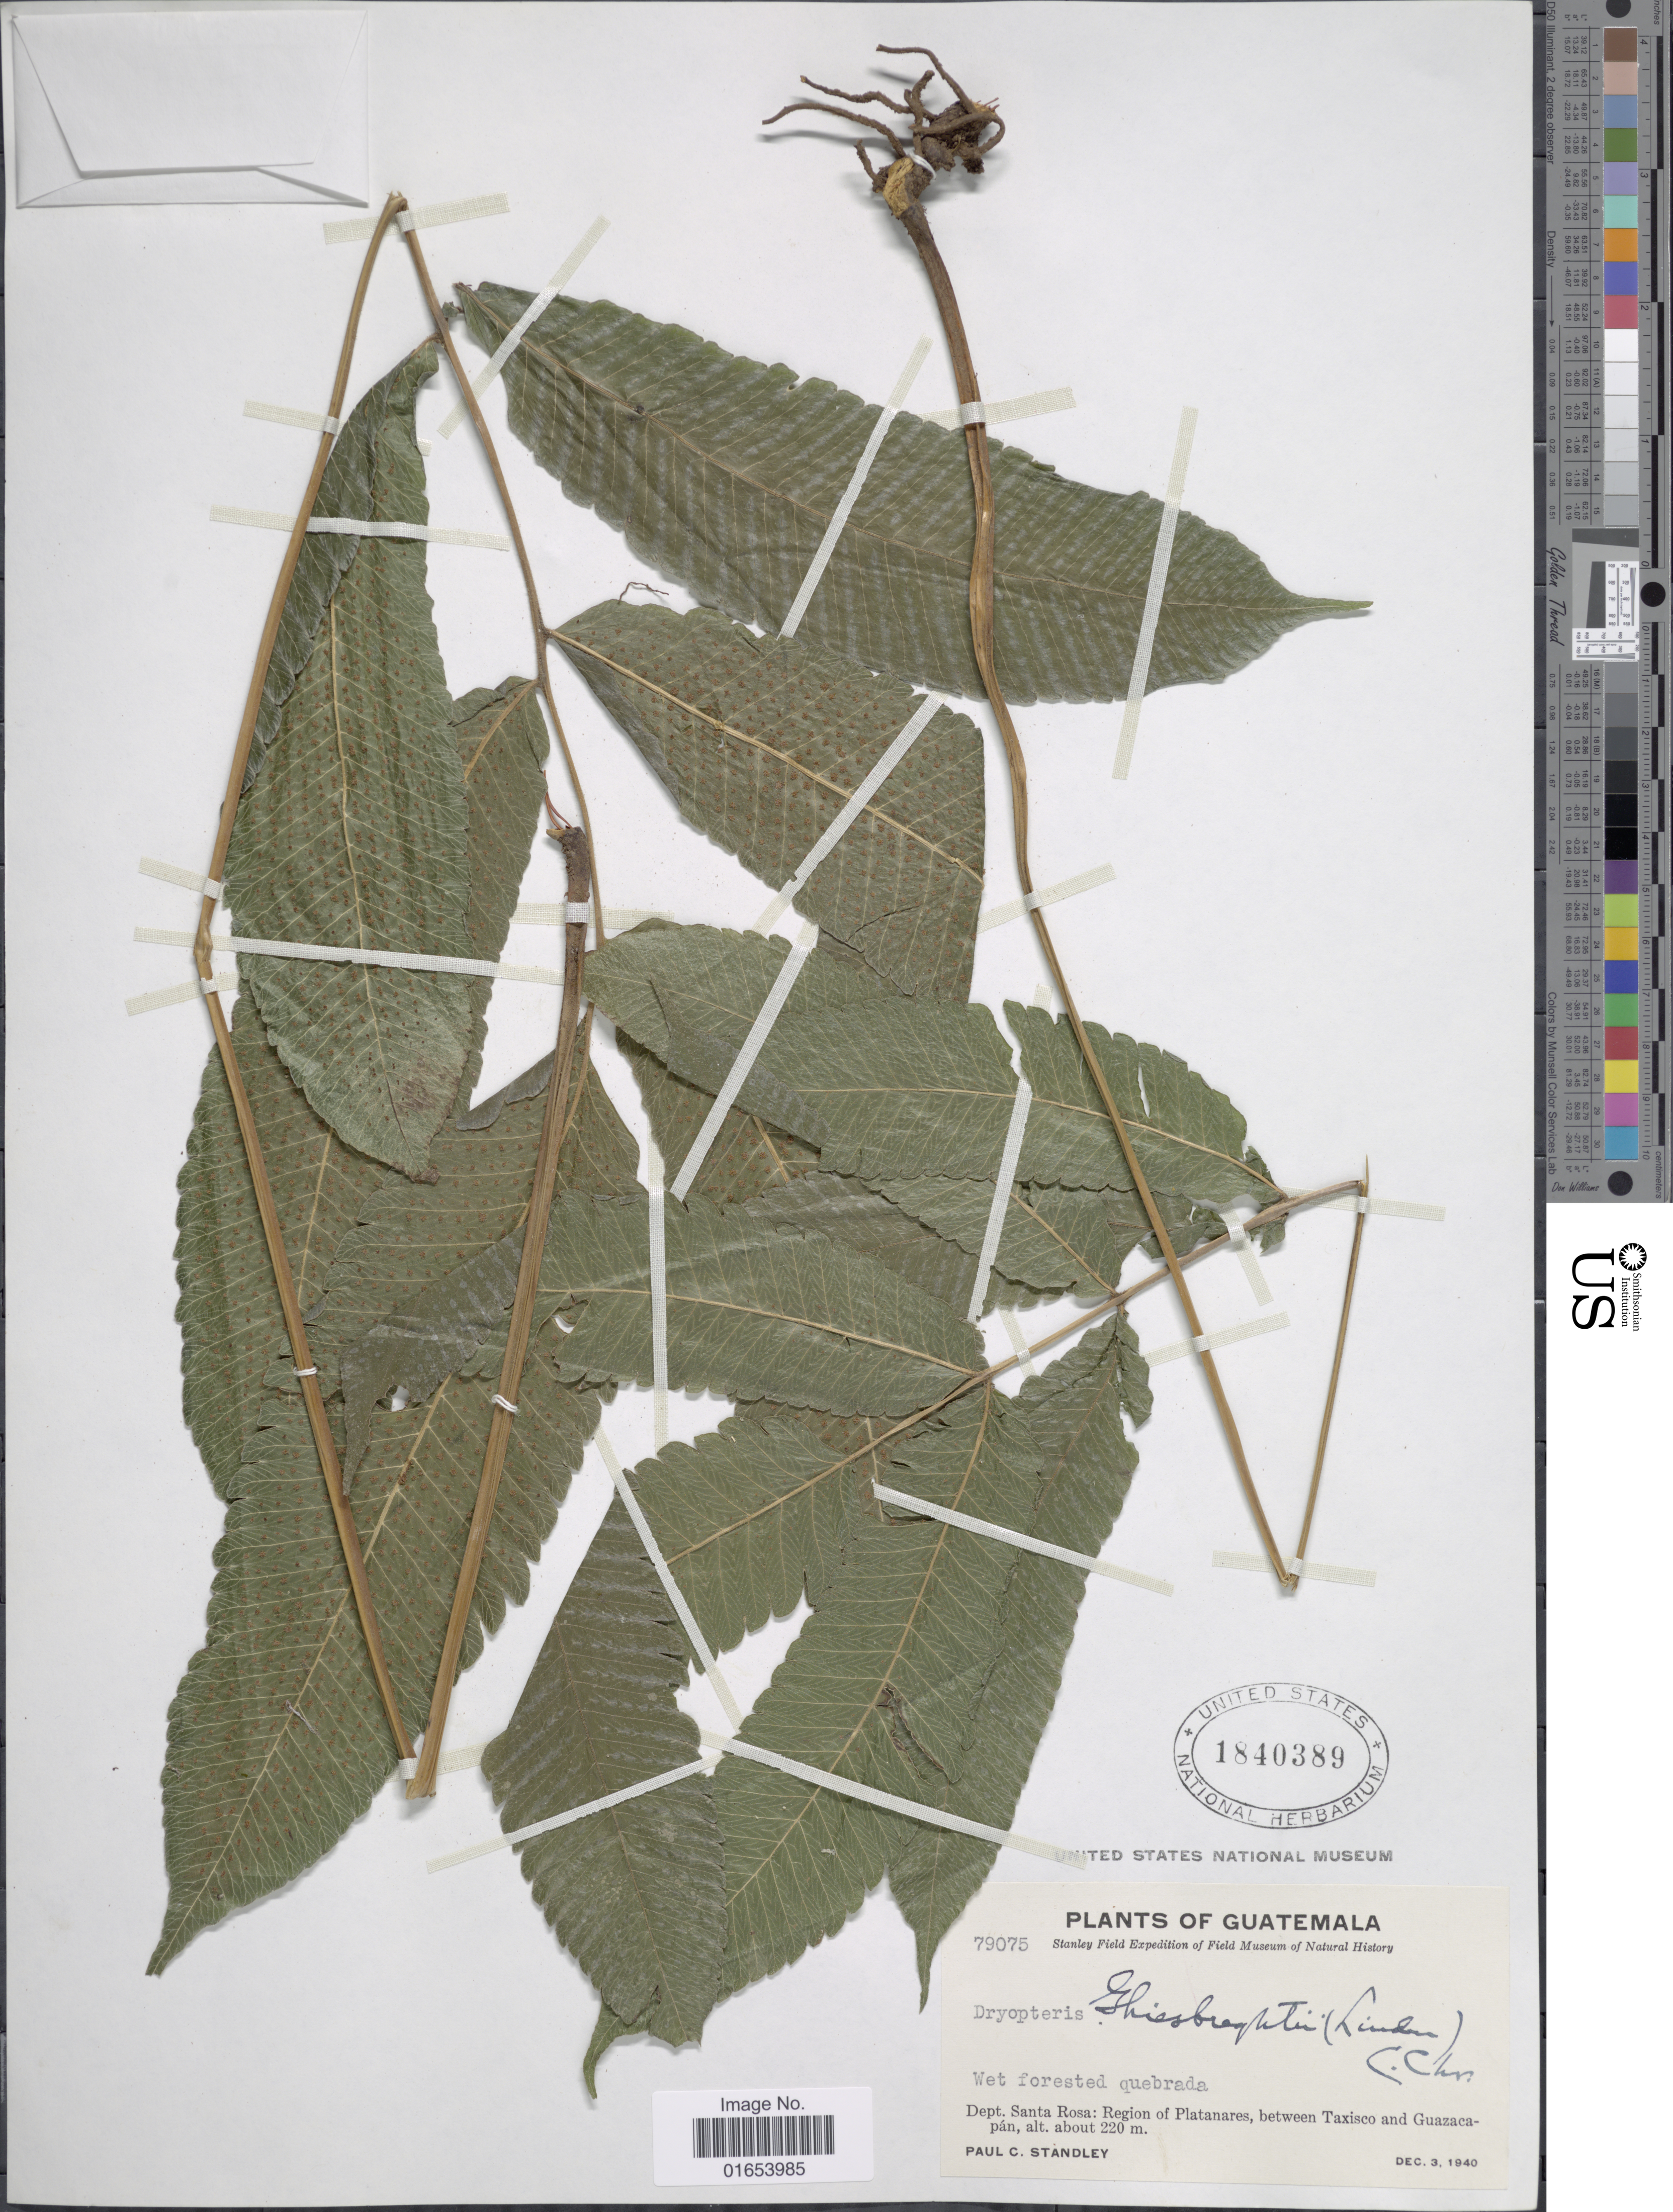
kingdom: Plantae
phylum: Tracheophyta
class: Polypodiopsida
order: Polypodiales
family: Thelypteridaceae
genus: Goniopteris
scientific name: Goniopteris ghiesbreghtii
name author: (Linden) J. Sm.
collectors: P. C. Standley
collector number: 79075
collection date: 1940-12-03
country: Guatemala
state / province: Santa Rosa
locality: Dept. Santa Rosa: Region of Platanares, between Taxisco and Guazacapan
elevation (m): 220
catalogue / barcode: US 1840389